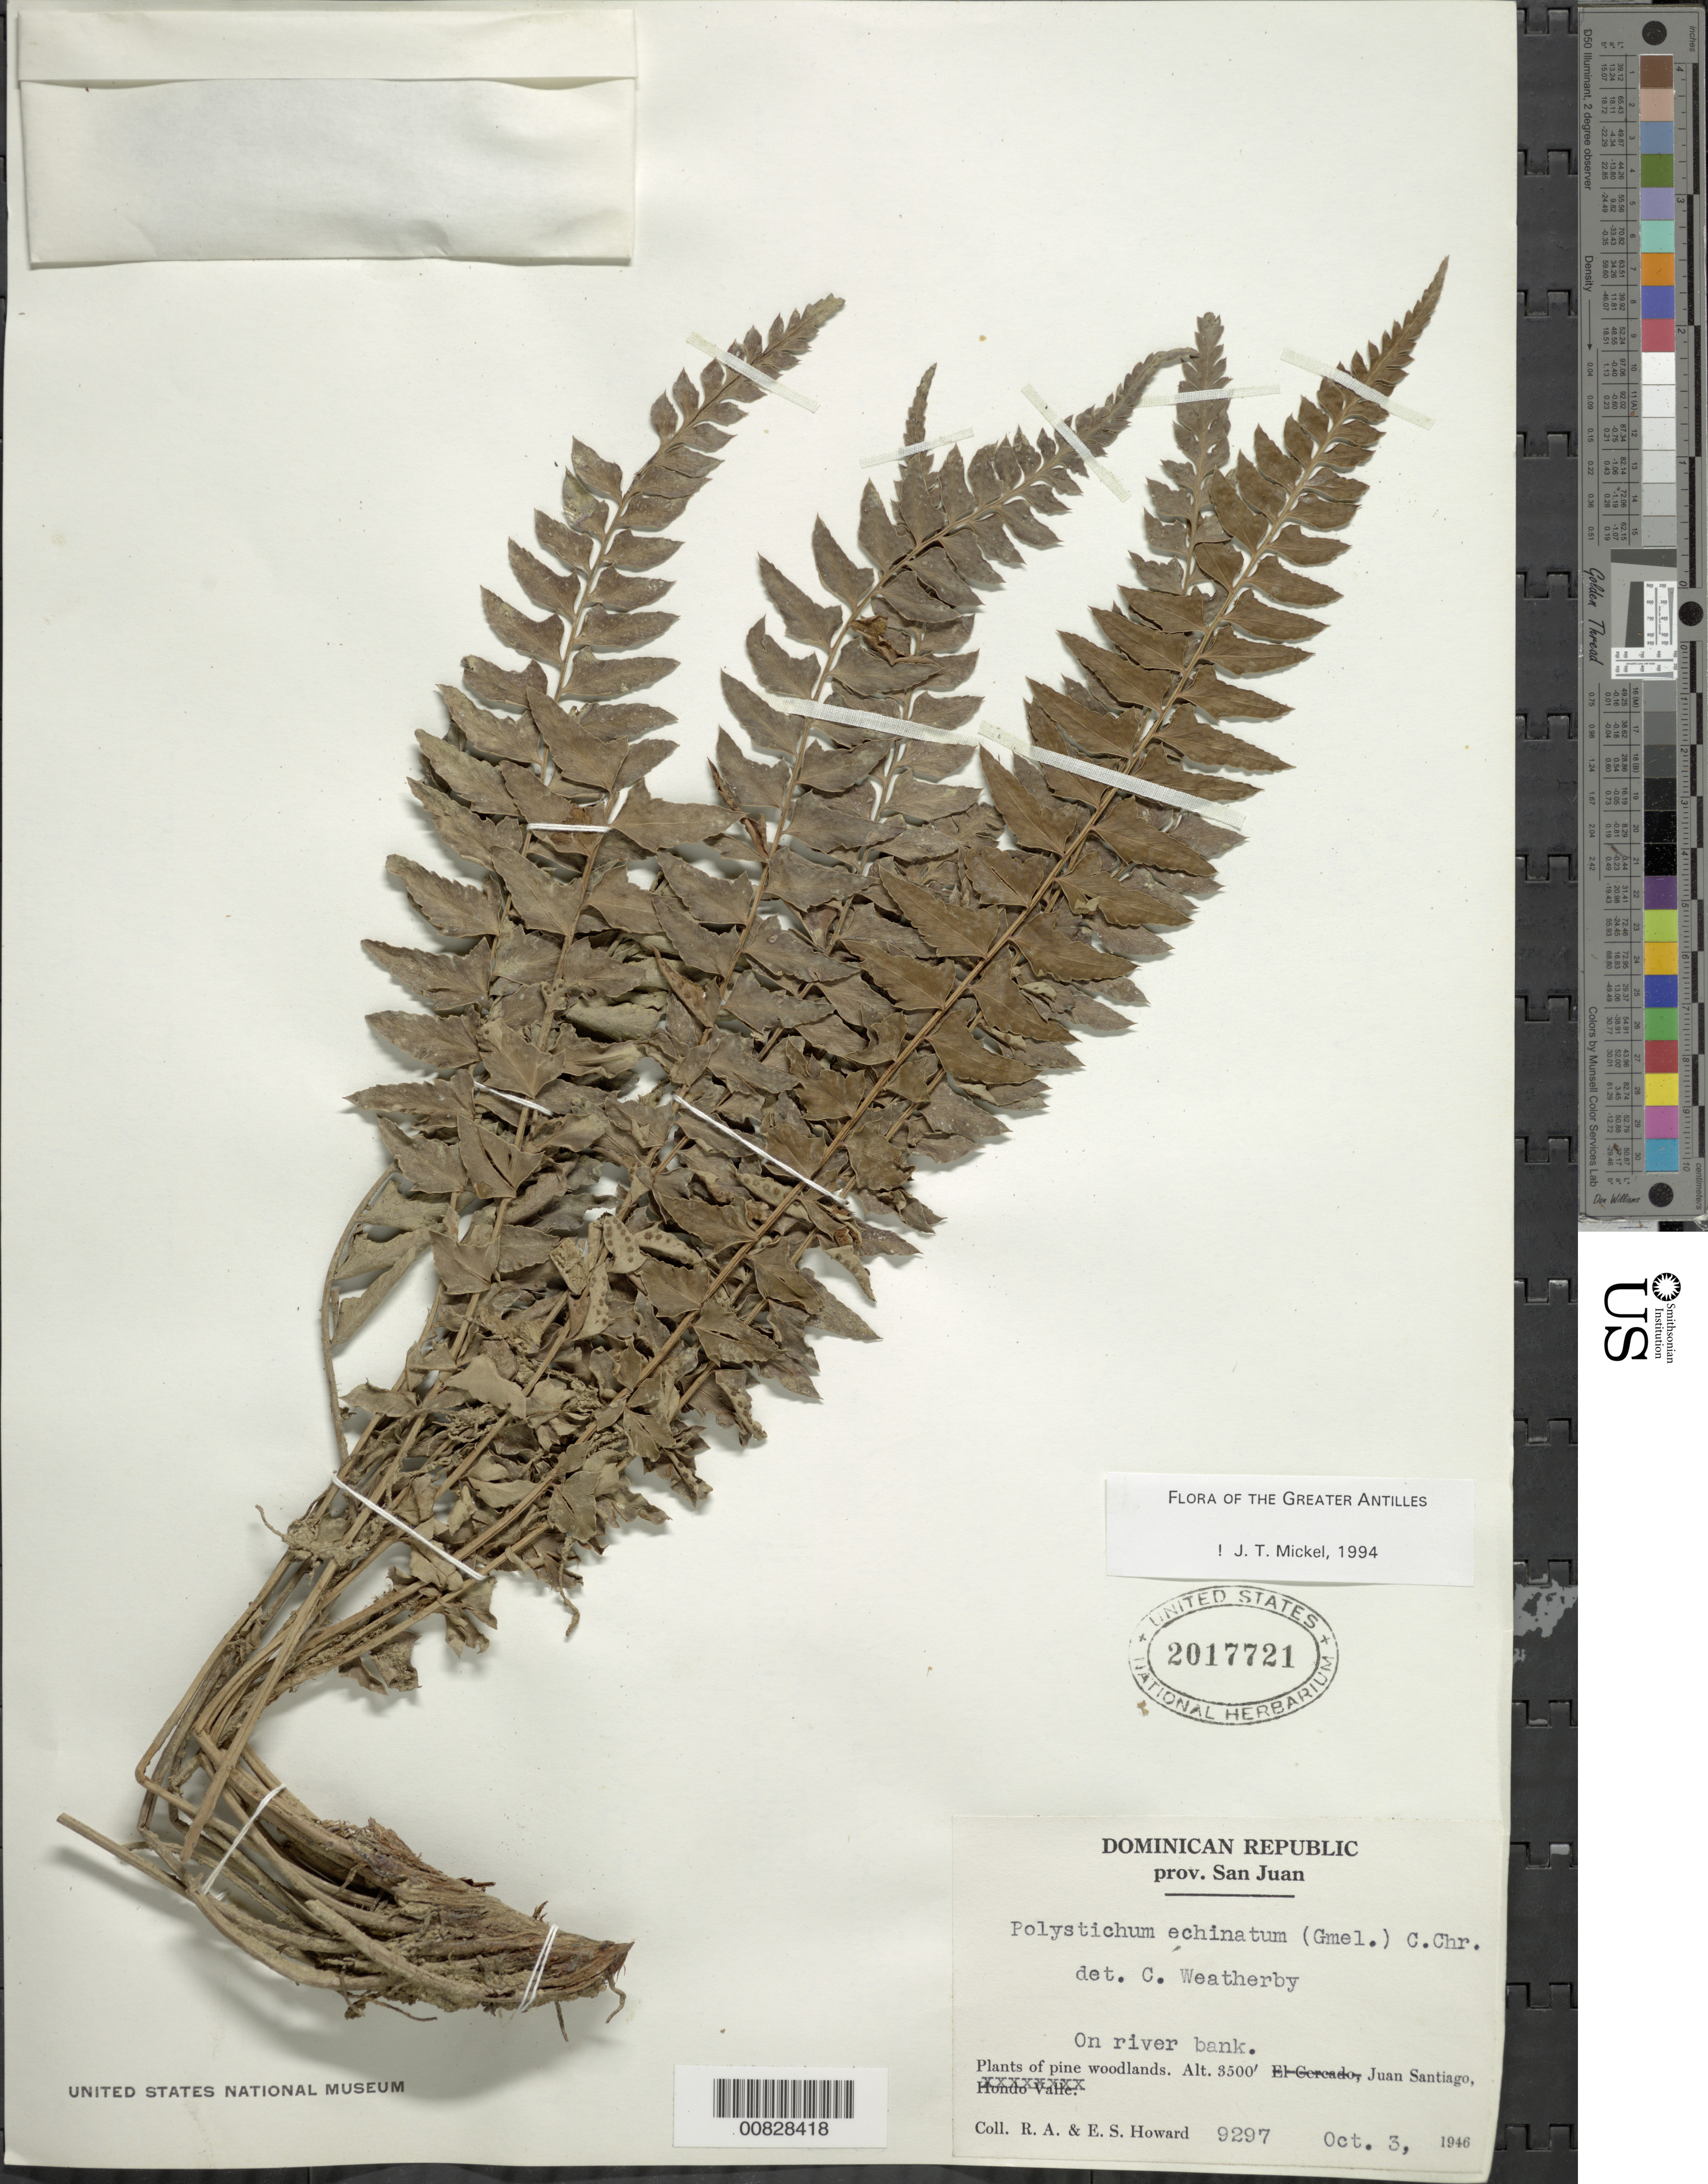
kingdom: Plantae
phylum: Tracheophyta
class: Polypodiopsida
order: Polypodiales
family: Dryopteridaceae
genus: Polystichum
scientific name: Polystichum echinatum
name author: (J.F. Gmel.) C. Chr.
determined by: Mickel, J. T., (NY), New York Botanical Garden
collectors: R. A. Howard & E. S. Howard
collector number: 9297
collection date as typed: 03 Oct 1946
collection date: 1946-10-03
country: Dominican Republic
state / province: San Juan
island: Hispaniola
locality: Juan Santiago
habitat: Pine woodlands, riverbank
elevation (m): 1067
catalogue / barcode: US 2017721